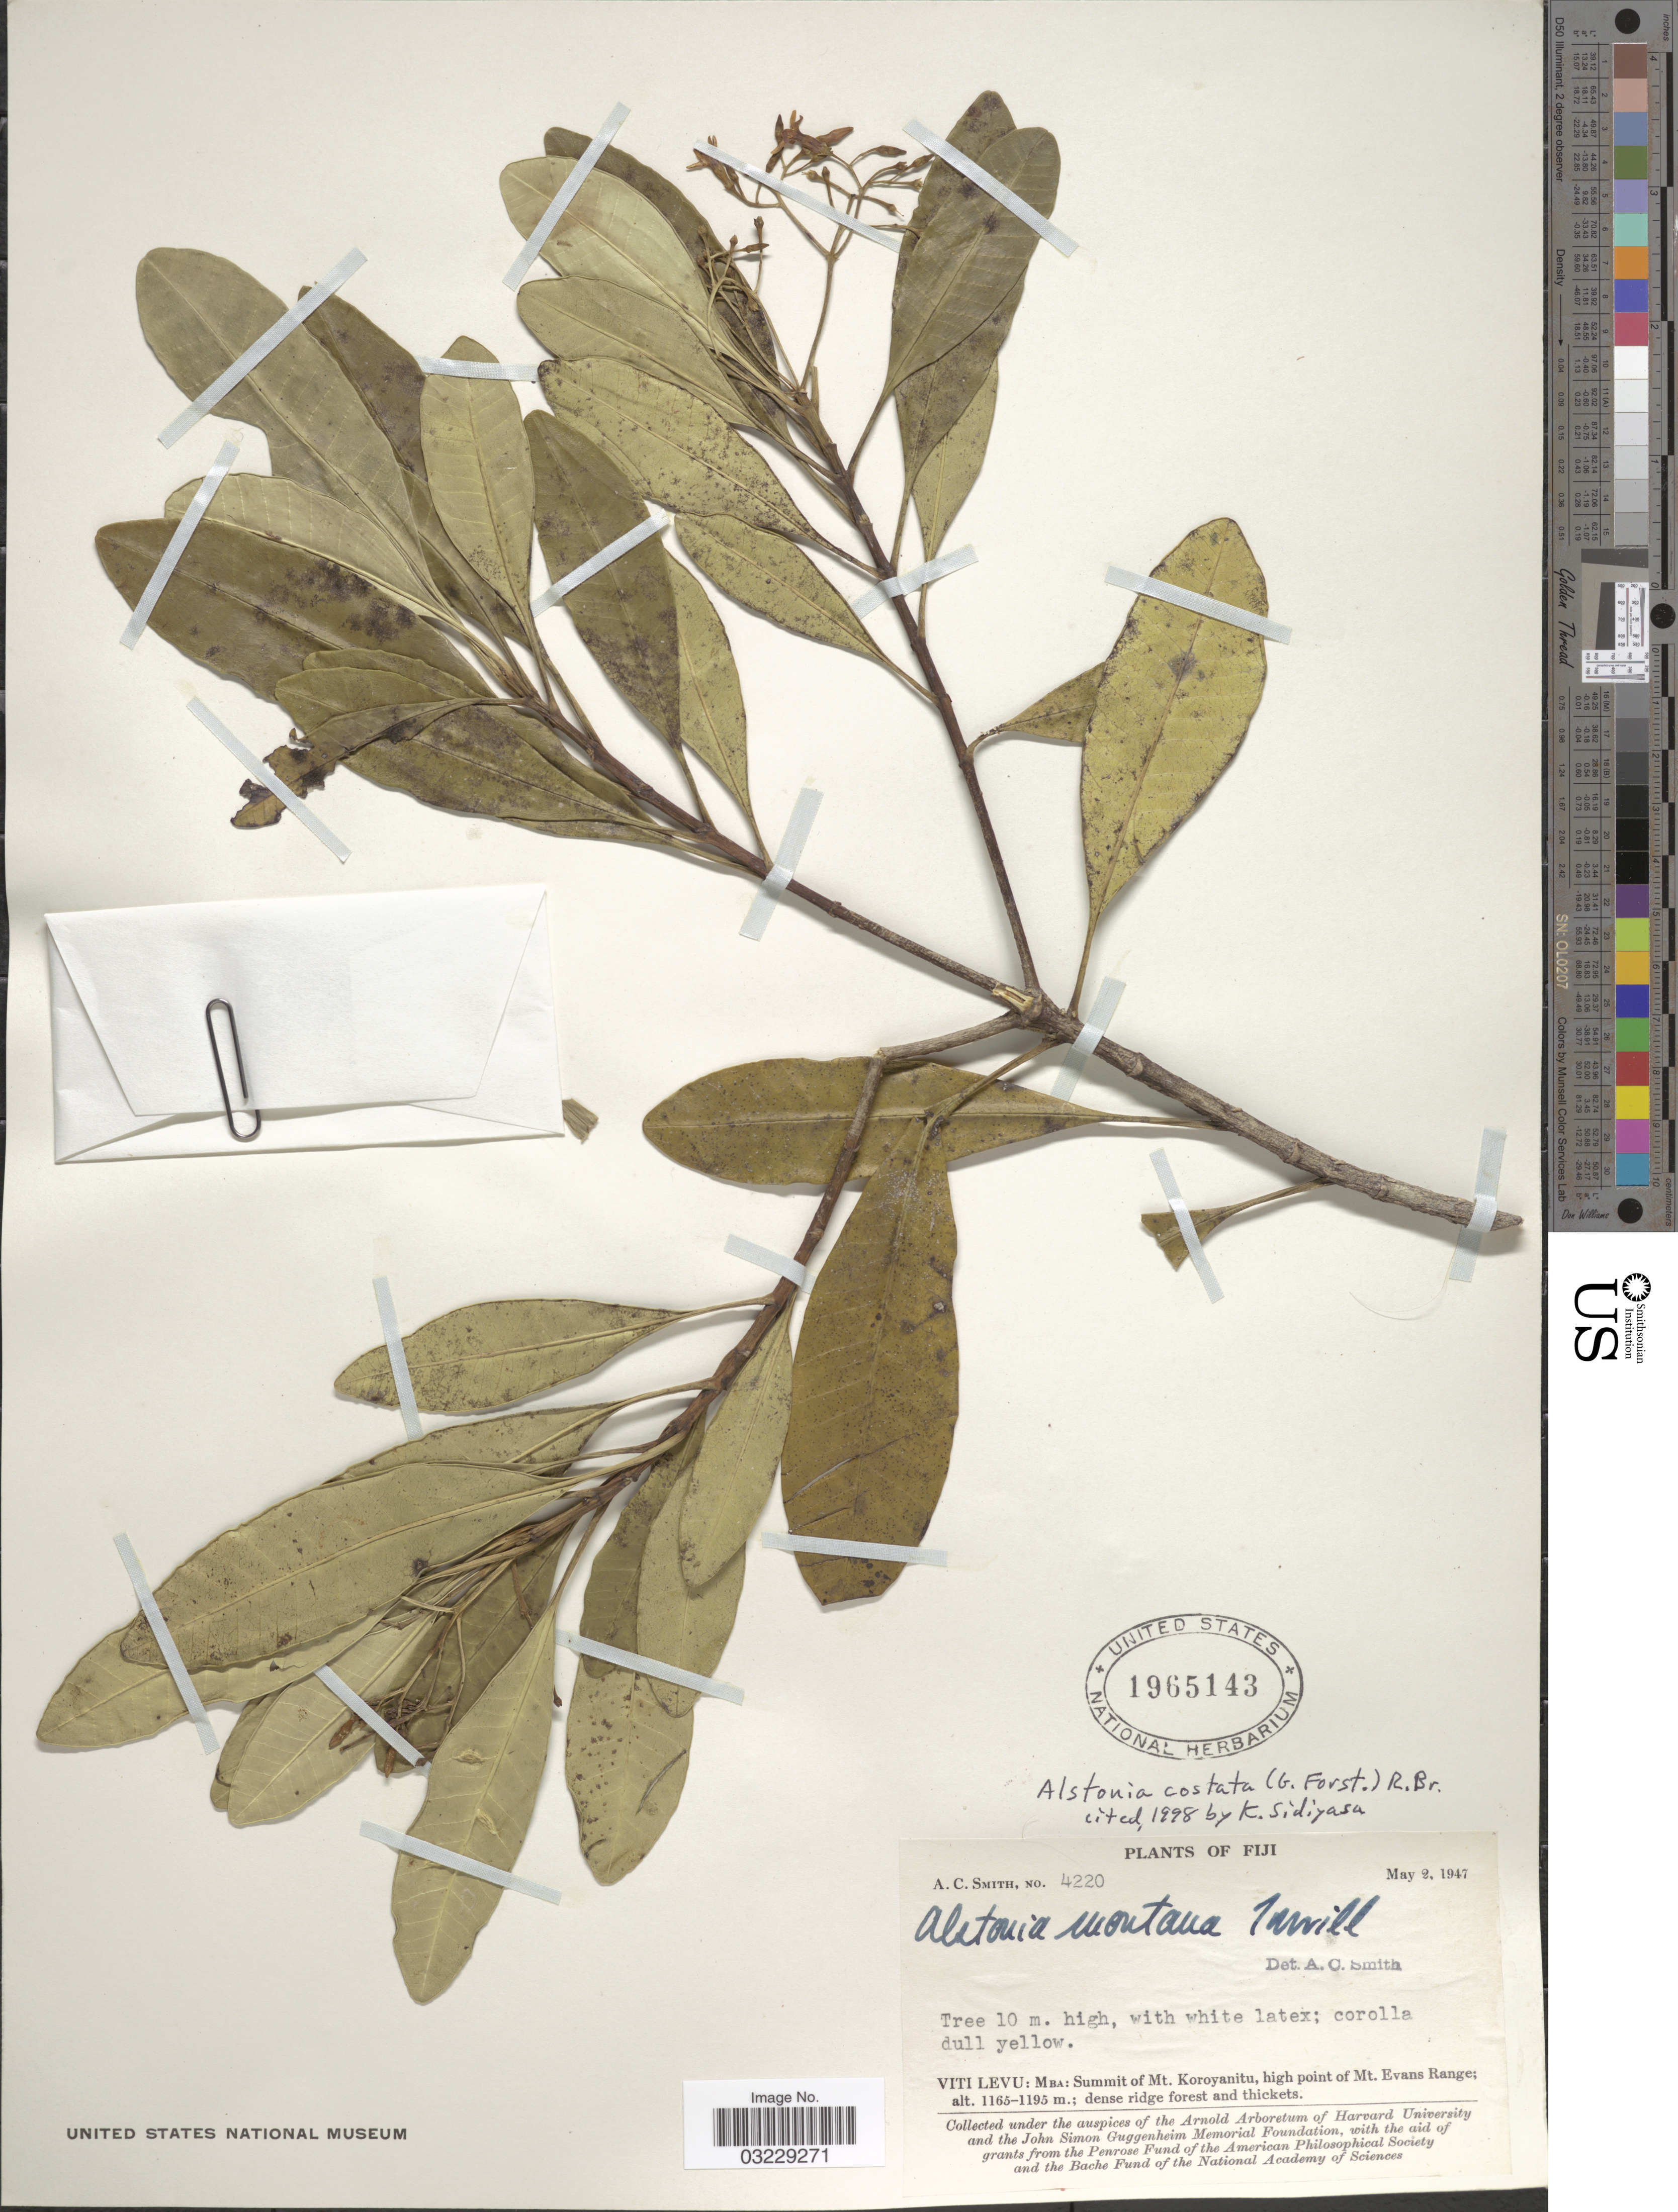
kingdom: Plantae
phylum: Tracheophyta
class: Magnoliopsida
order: Gentianales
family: Apocynaceae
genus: Alstonia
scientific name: Alstonia costata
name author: (G. Forst.) R. Br.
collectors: A. C. Smith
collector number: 4220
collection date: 1947-05-02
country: Fiji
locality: Viti Levu: Mba: Summit of Mt. Koroyanitu, high point of Mt. Evans Range.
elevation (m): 1165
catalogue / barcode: US 1965143